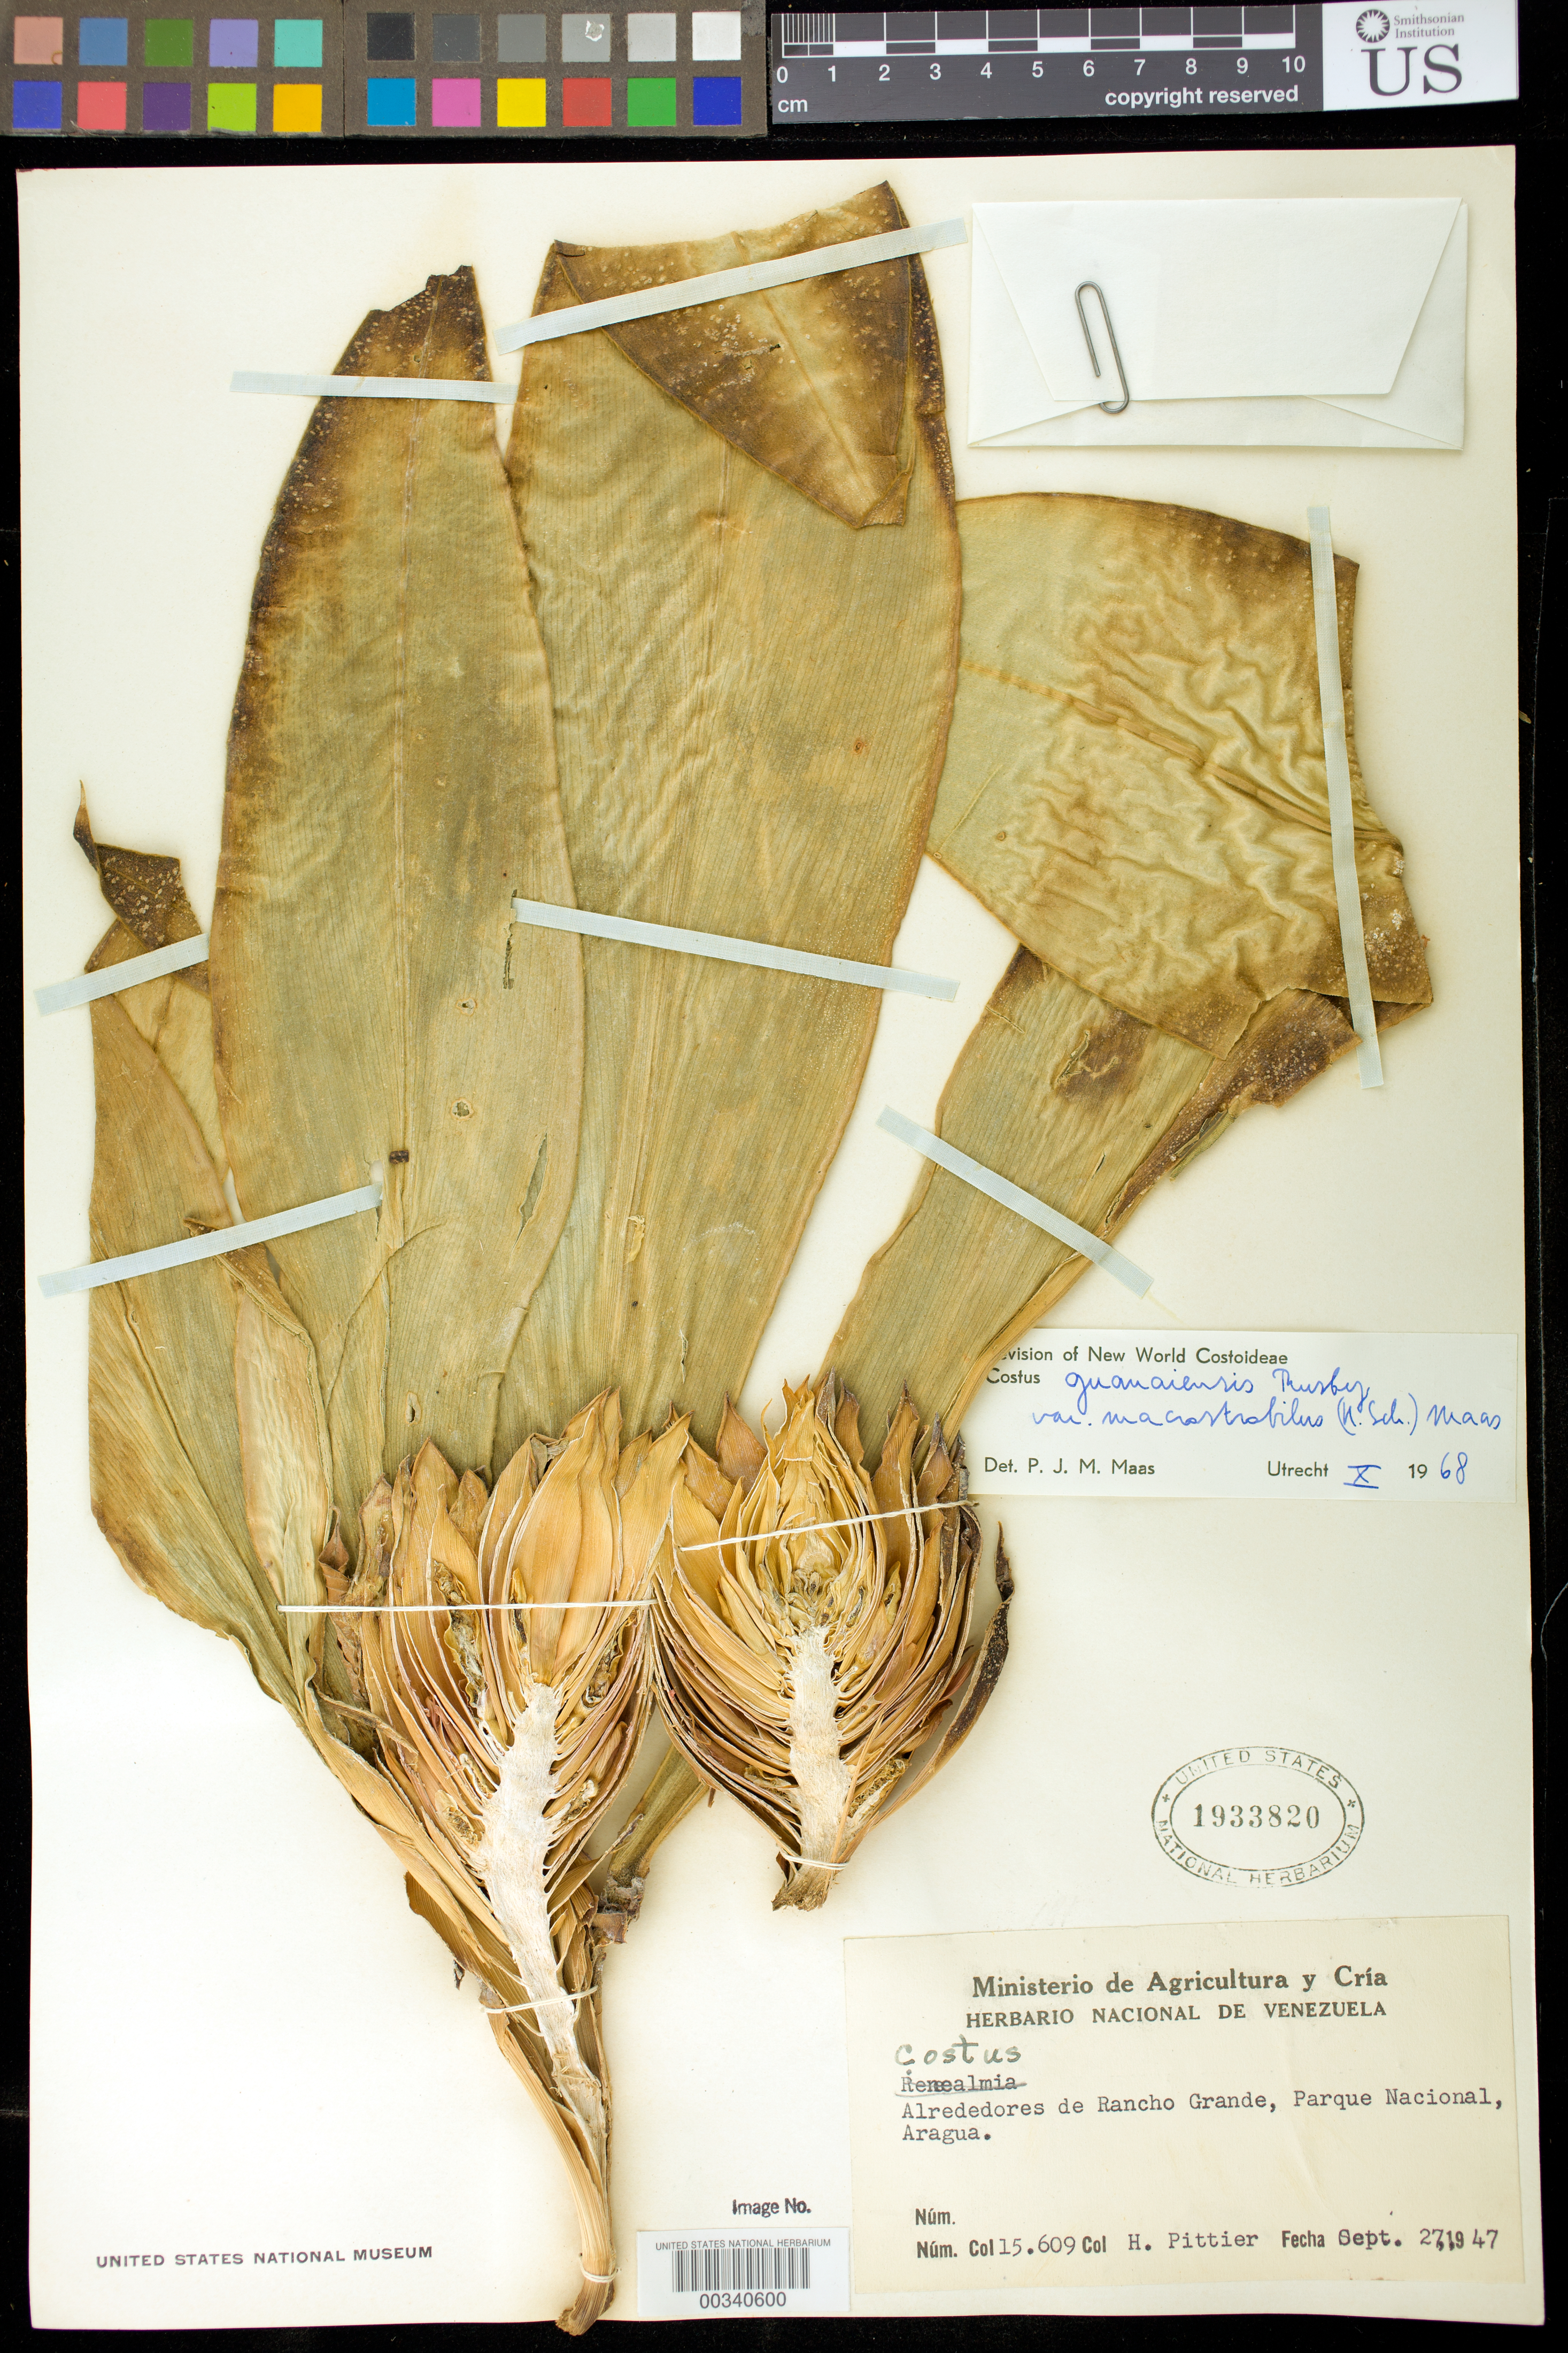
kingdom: Plantae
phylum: Tracheophyta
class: Liliopsida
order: Zingiberales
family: Costaceae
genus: Costus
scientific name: Costus guanaiensis var. macrostrobilis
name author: (K. Schum.) Maas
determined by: Maas, Paul J. M.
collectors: H. F. Pittier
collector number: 15609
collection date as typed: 27 Sep 1947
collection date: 1947-09-27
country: Venezuela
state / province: Aragua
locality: Alrededores de rancho grande, parque nacional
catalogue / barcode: US 1933820